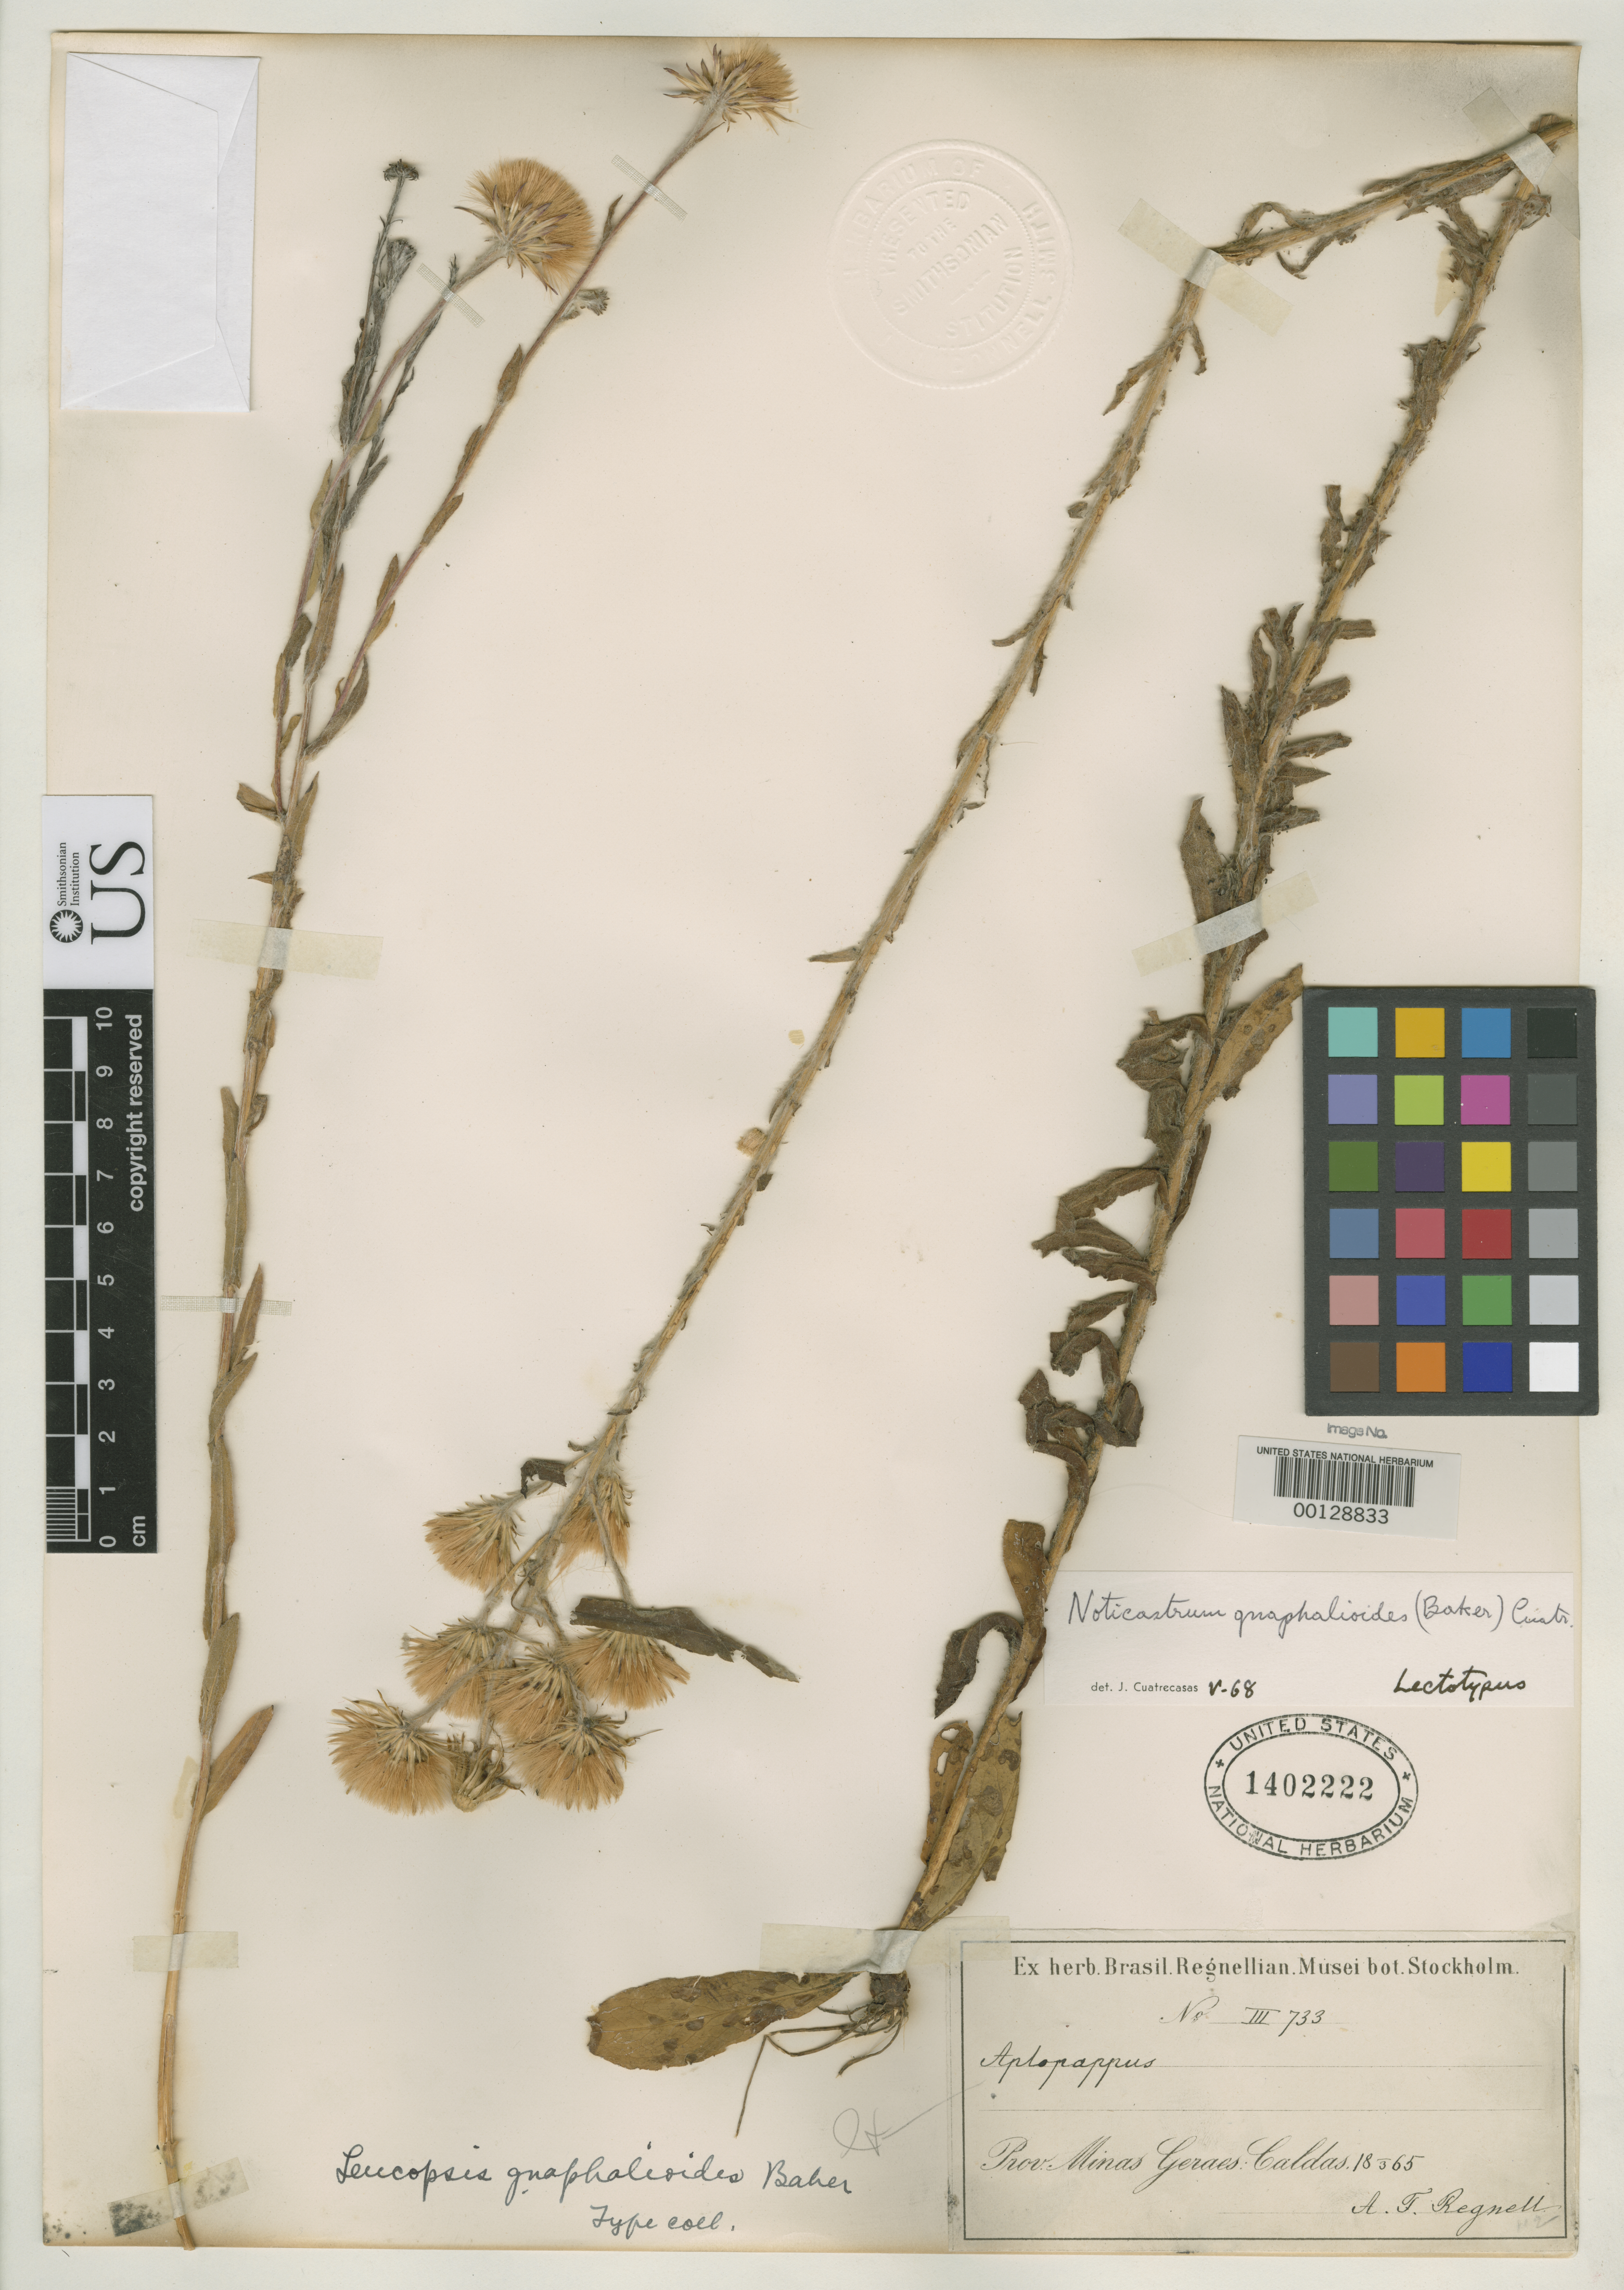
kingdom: Plantae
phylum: Tracheophyta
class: Magnoliopsida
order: Asterales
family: Asteraceae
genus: Leucopsis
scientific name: Leucopsis gnaphalioides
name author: Baker in Mart.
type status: Lectotype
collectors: A. F. Regnell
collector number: III 733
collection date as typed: Mar 1865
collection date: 1865-03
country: Brazil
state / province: Minas Gerais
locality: Caldas.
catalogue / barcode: US 1402222